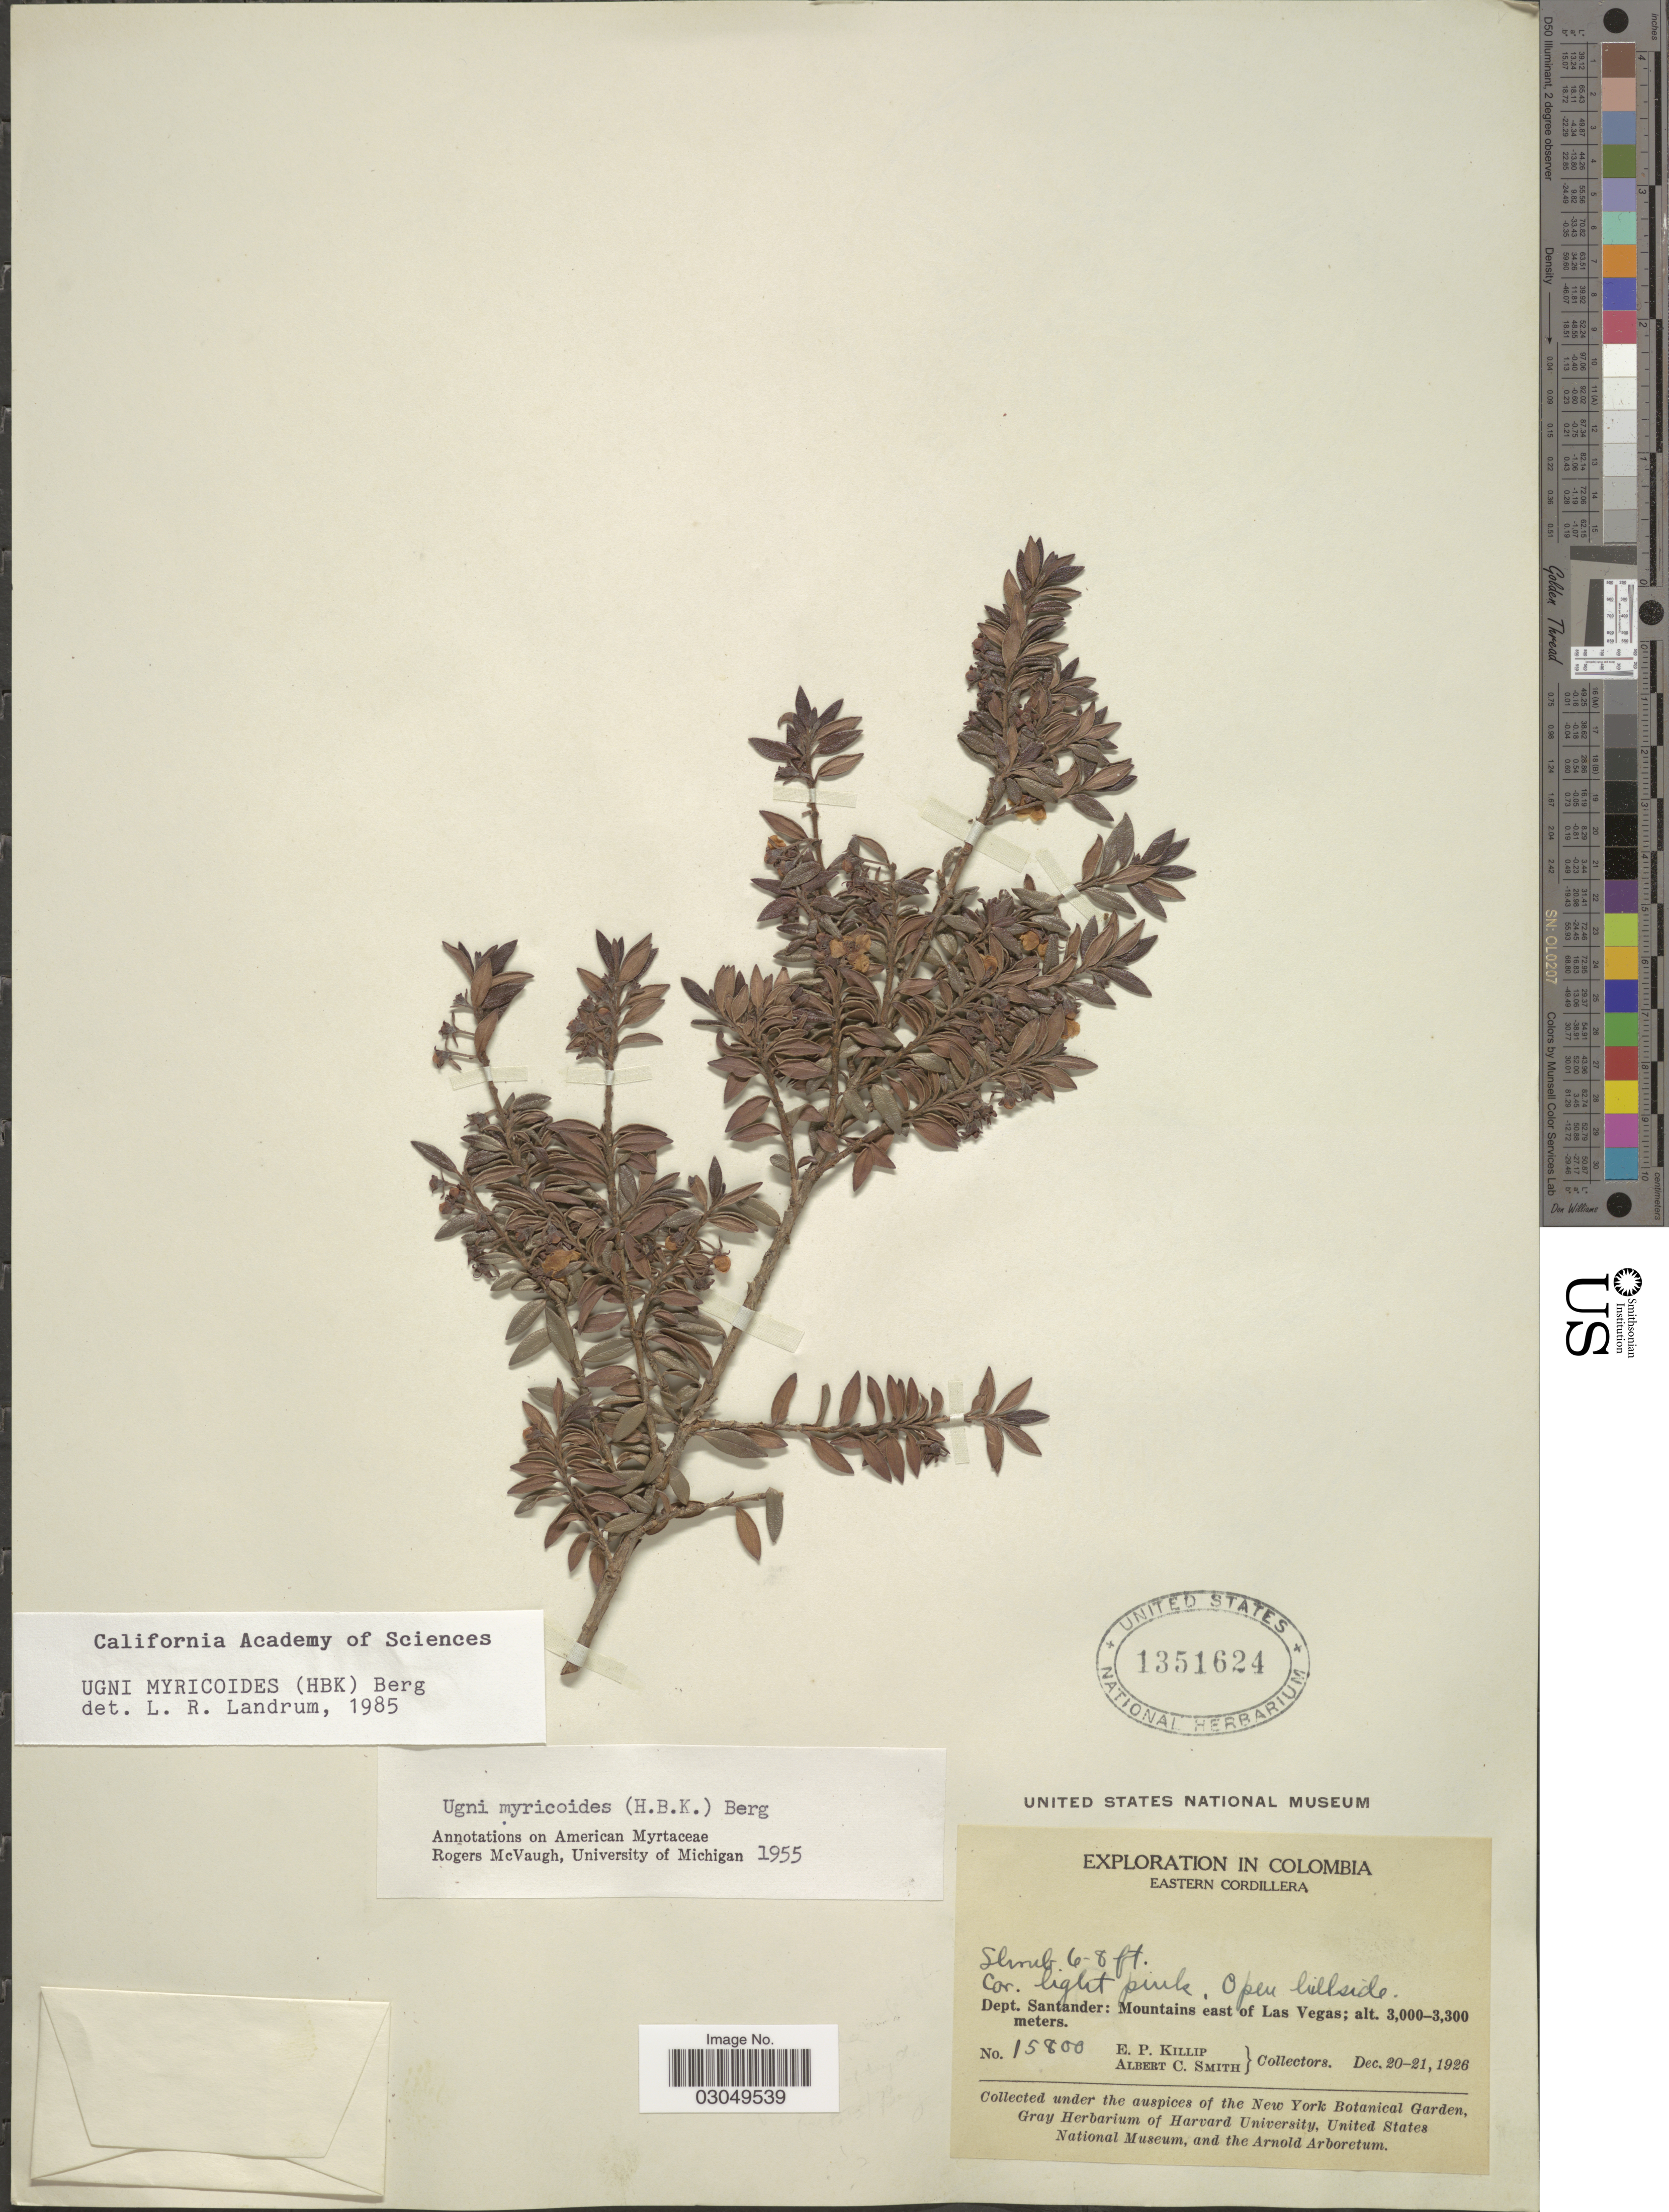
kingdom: Plantae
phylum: Tracheophyta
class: Magnoliopsida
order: Myrtales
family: Myrtaceae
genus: Ugni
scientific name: Ugni myricoides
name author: (Kunth) O. Berg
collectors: E. P. Killip & A. C. Smith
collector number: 15800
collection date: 1926-12-20/1926-12-21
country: Colombia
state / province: Santander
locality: Eastern Cordillerea, Dept. Santander: Mountains east of Las Vegas.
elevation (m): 3000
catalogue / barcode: US 1351624